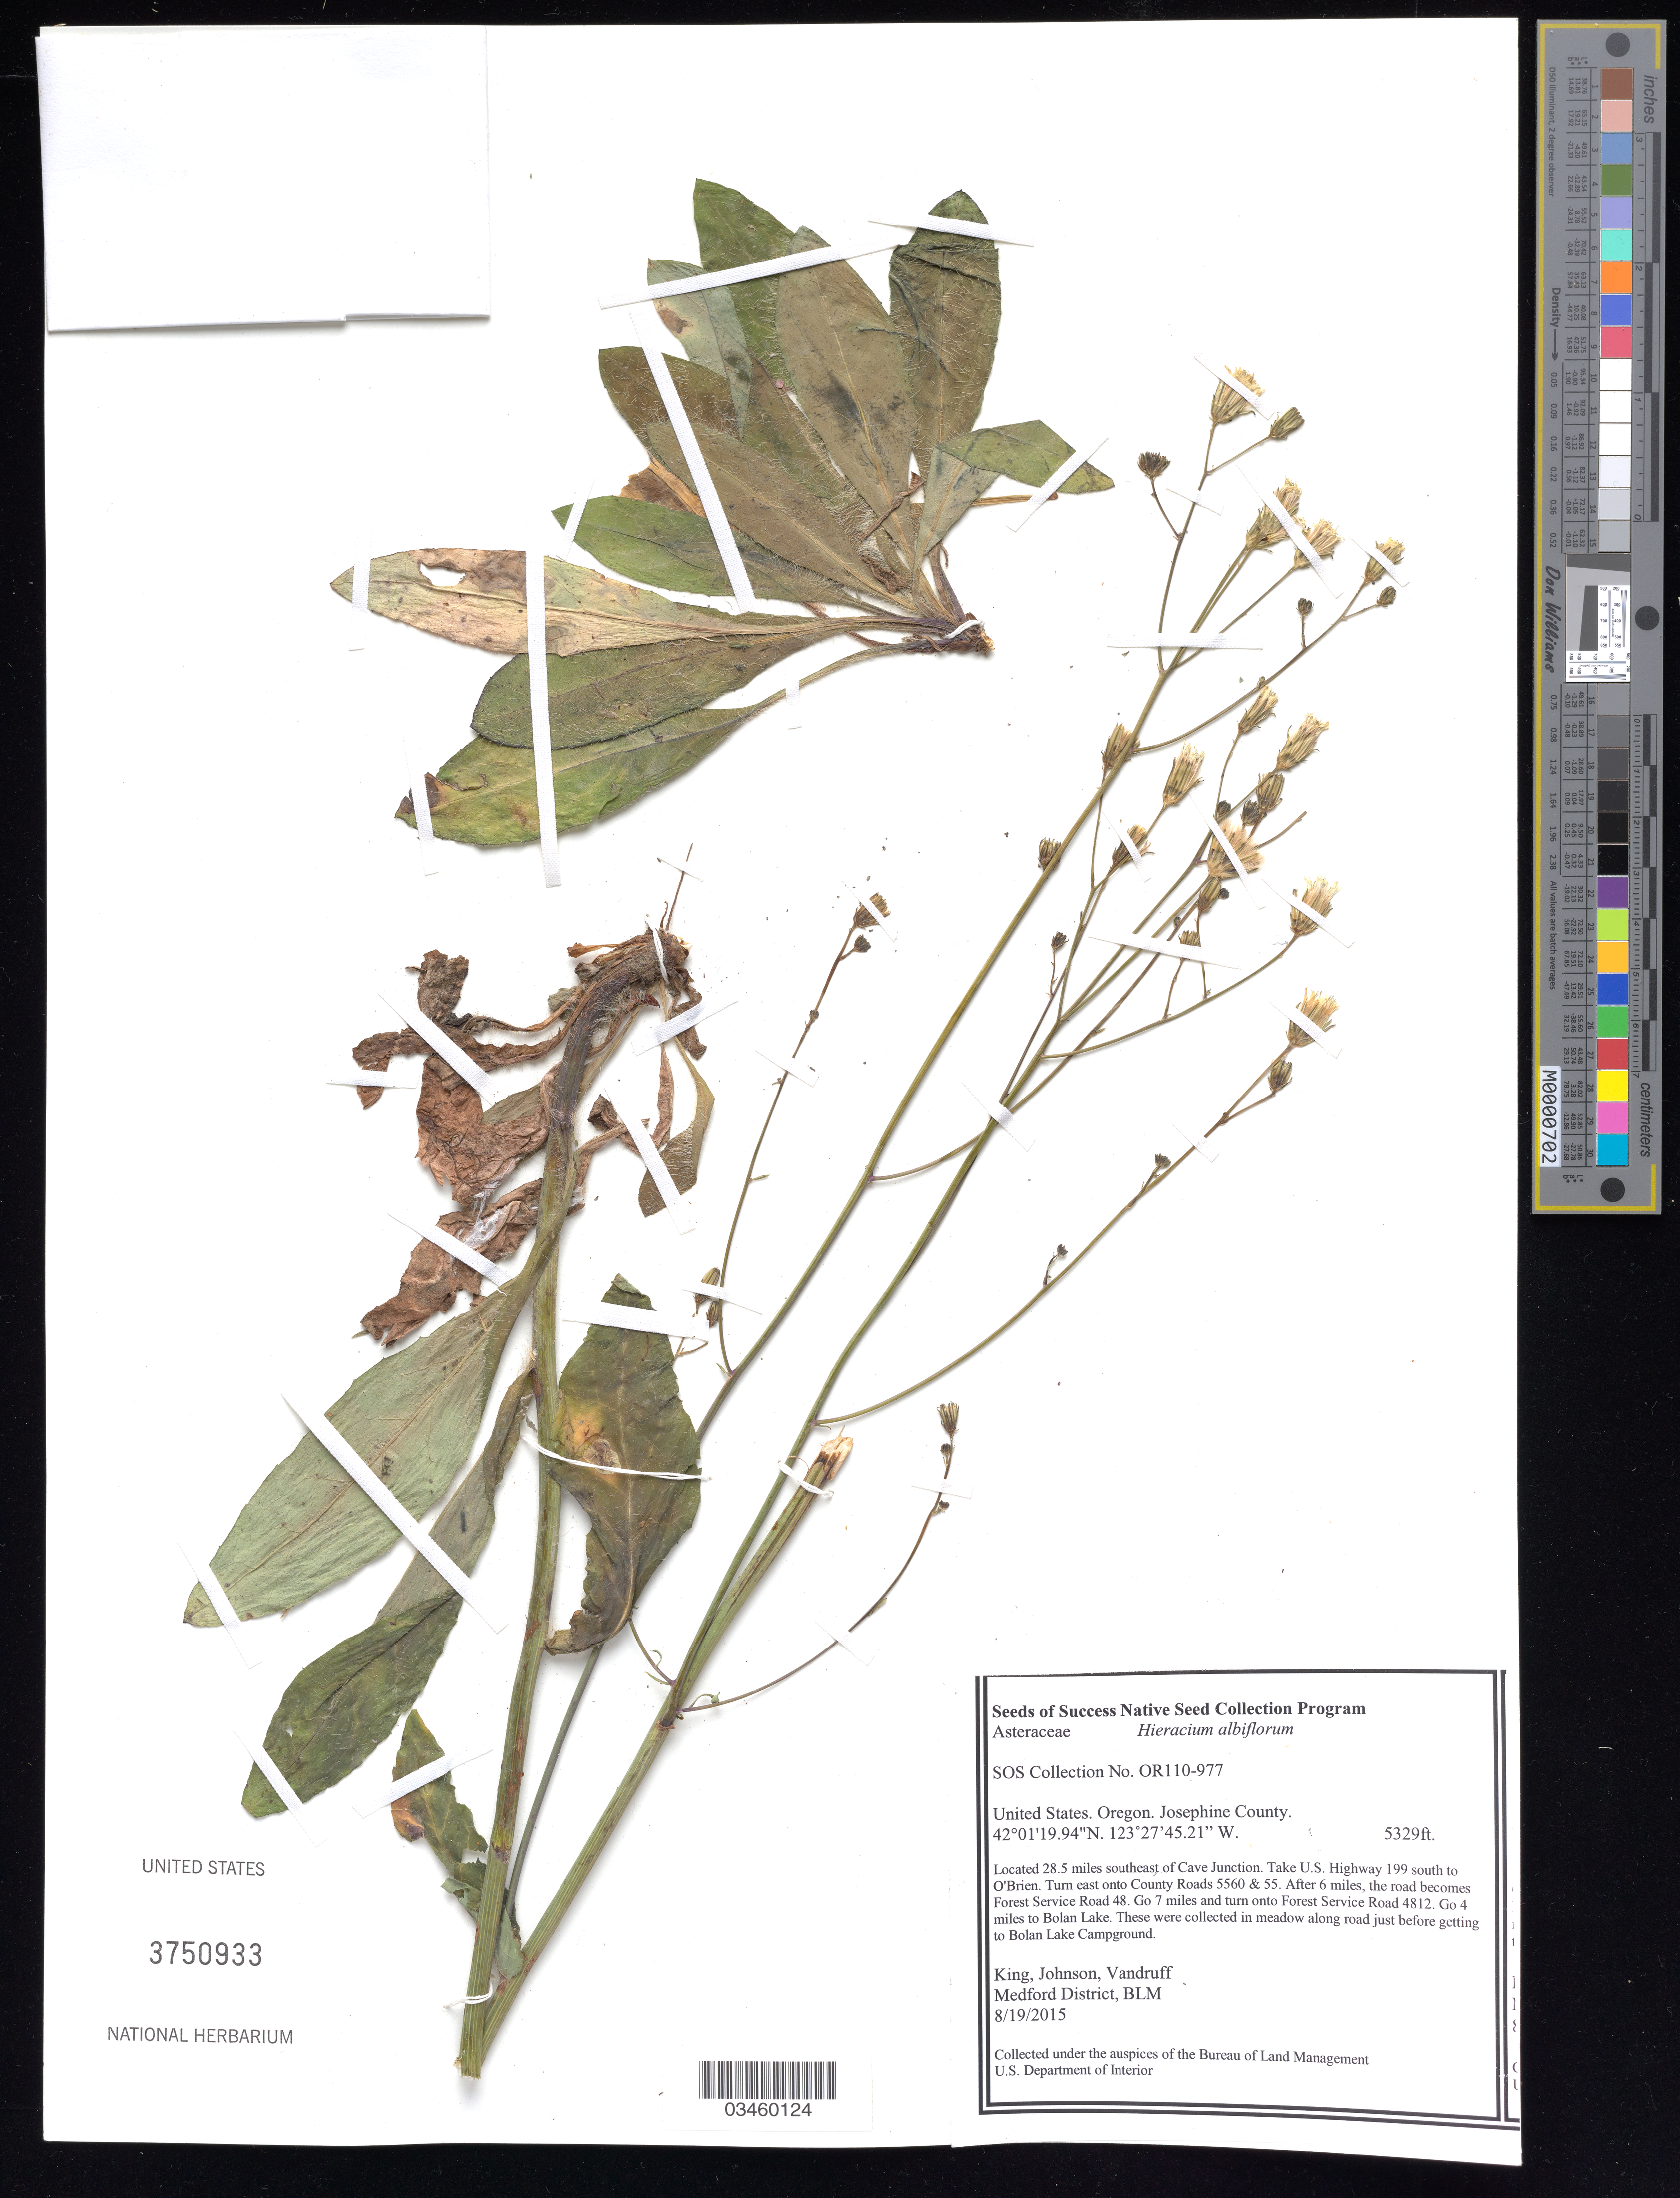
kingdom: Plantae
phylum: Tracheophyta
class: Magnoliopsida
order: Asterales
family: Asteraceae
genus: Hieracium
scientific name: Hieracium albiflorum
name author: Hook.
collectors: King, -- et al.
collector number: OR110-977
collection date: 2015-08-19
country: United States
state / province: Oregon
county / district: Josephine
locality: Meadow along road just before getting to Bolan Lake Campground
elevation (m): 1624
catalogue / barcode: US 3750933